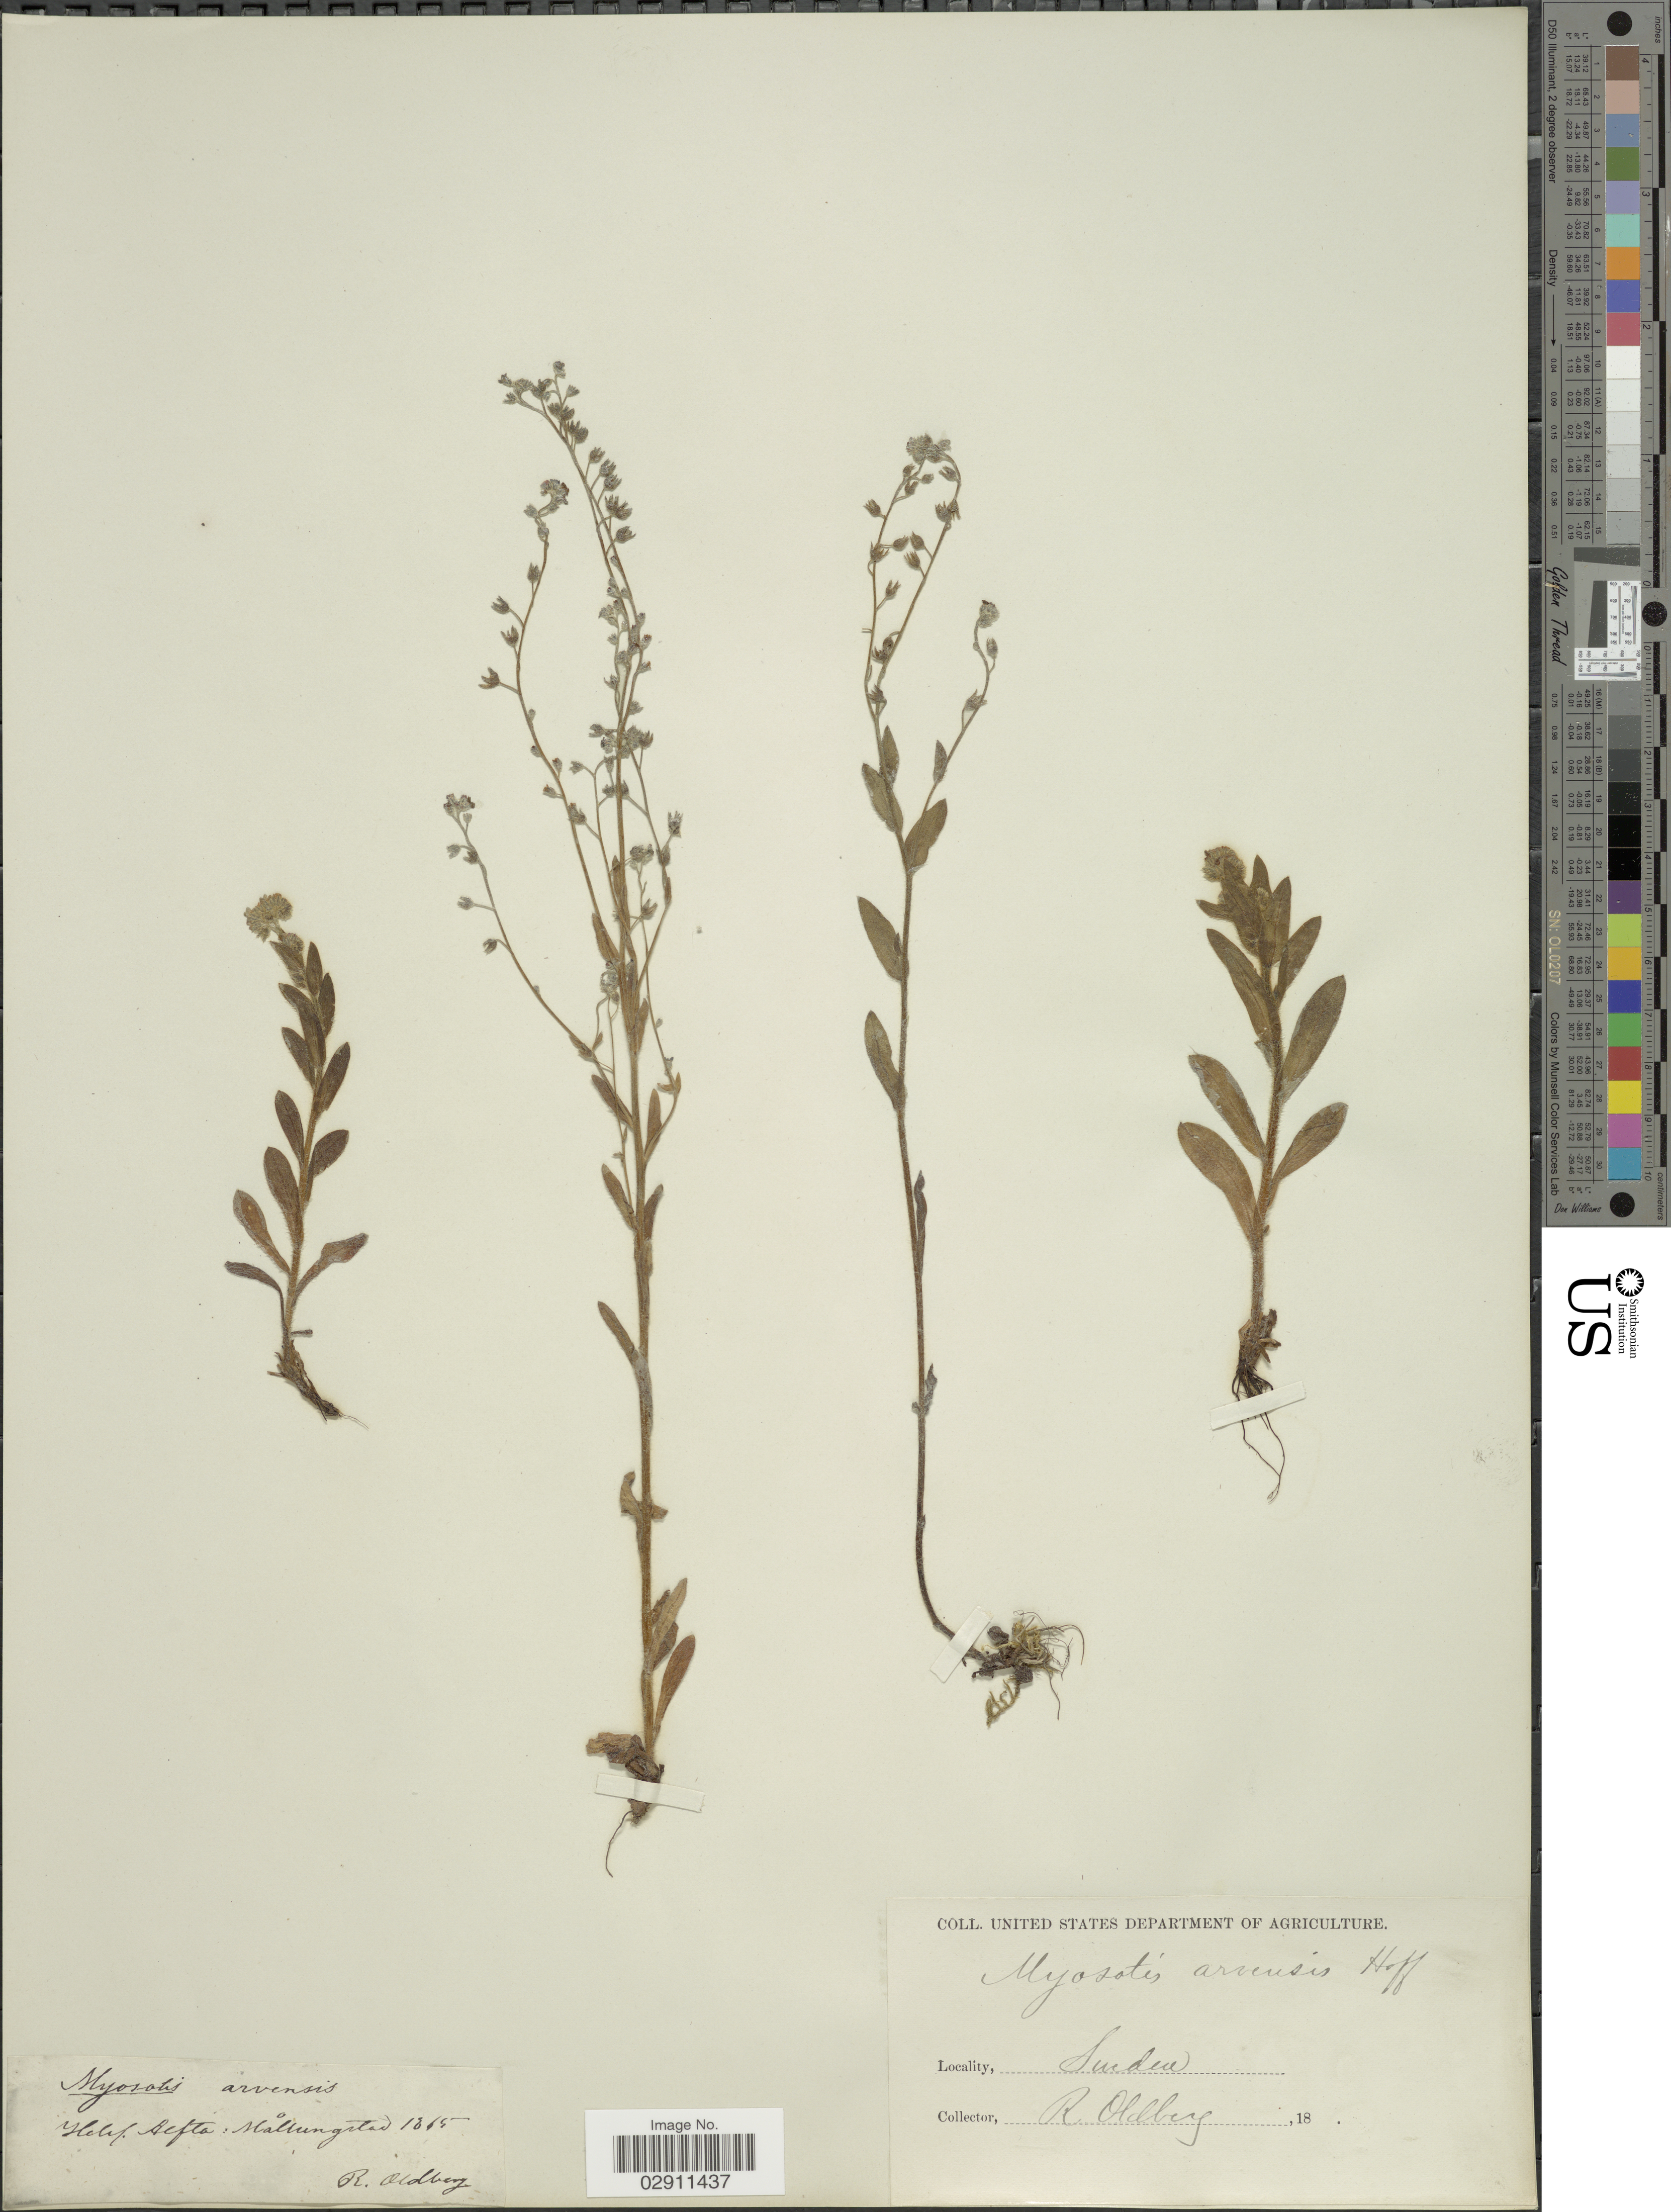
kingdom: Plantae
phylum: Tracheophyta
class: Magnoliopsida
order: Boraginales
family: Boraginaceae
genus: Myosotis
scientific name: Myosotis arvensis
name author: (L.) Hill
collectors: R. Oldberg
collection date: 1865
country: Sweden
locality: Helsl. Alfta: Mallungstad [interpreted].